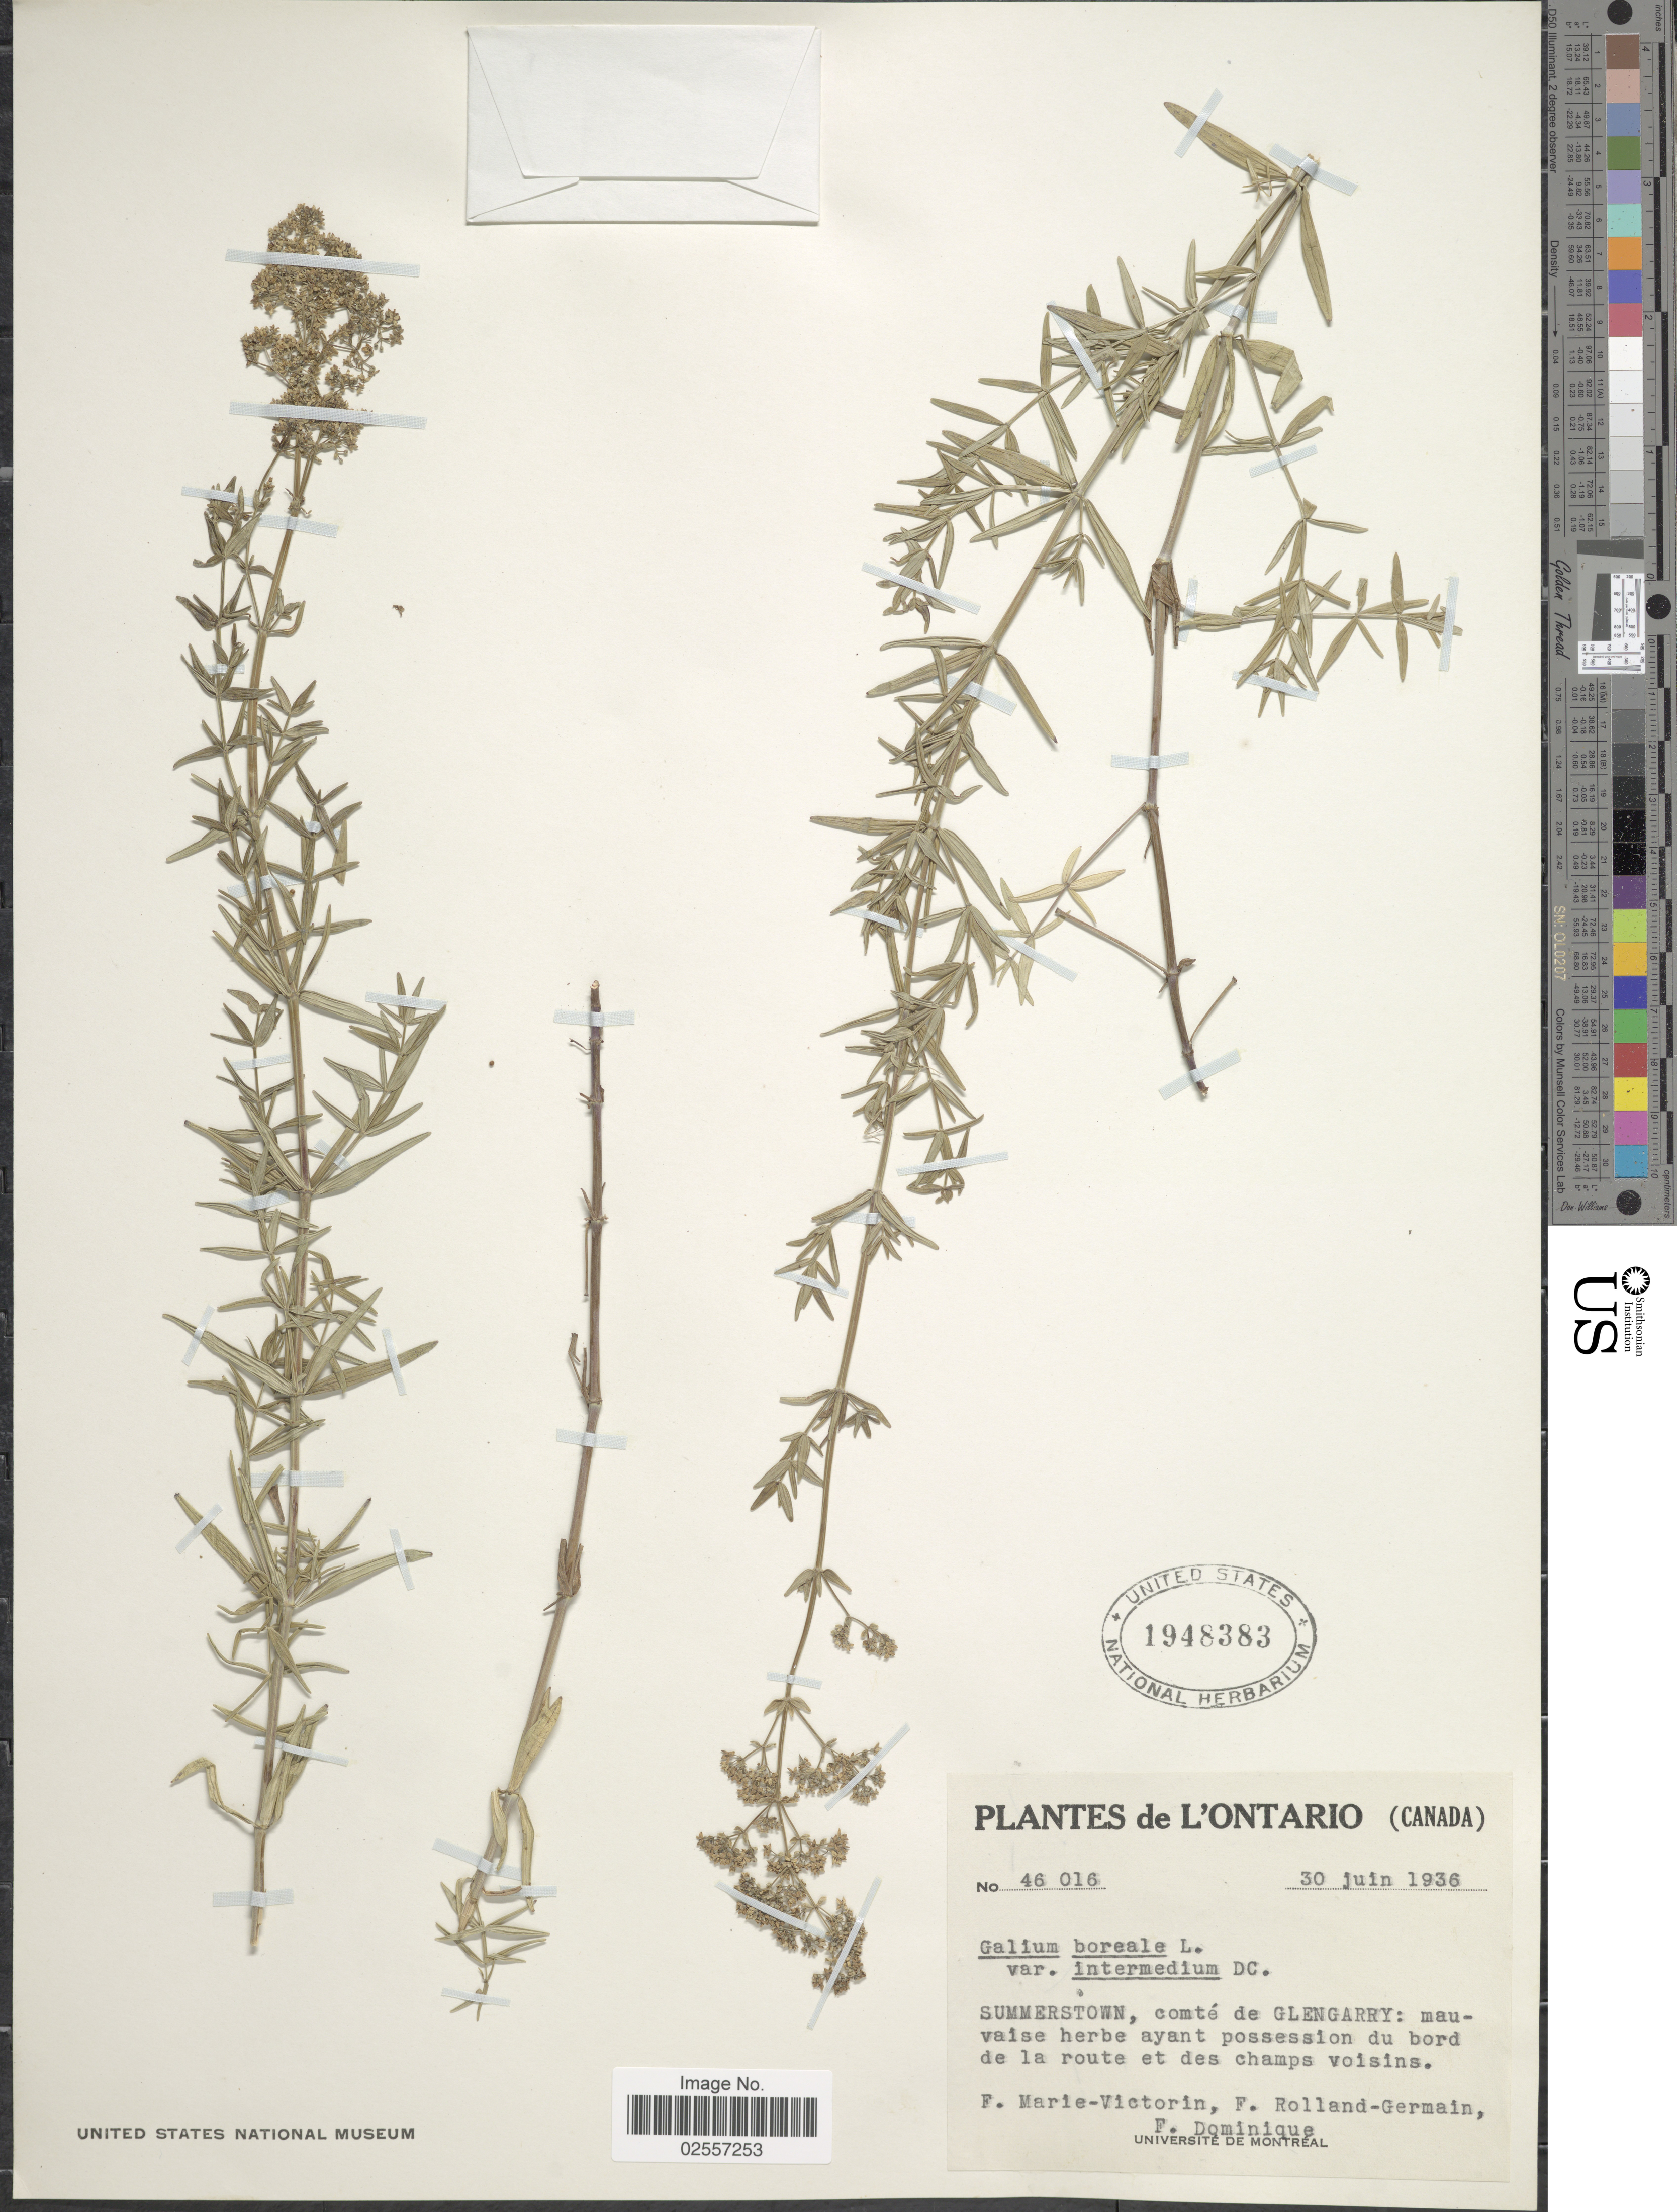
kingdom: Plantae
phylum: Tracheophyta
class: Magnoliopsida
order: Gentianales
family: Rubiaceae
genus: Galium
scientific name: Galium boreale L.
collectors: F. Marie-Victorin, Rolland-Germain & F. Dominique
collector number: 46016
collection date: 1936-06-30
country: Canada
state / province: Ontario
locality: Summerstown, comté de Glengarry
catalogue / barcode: US 1948383